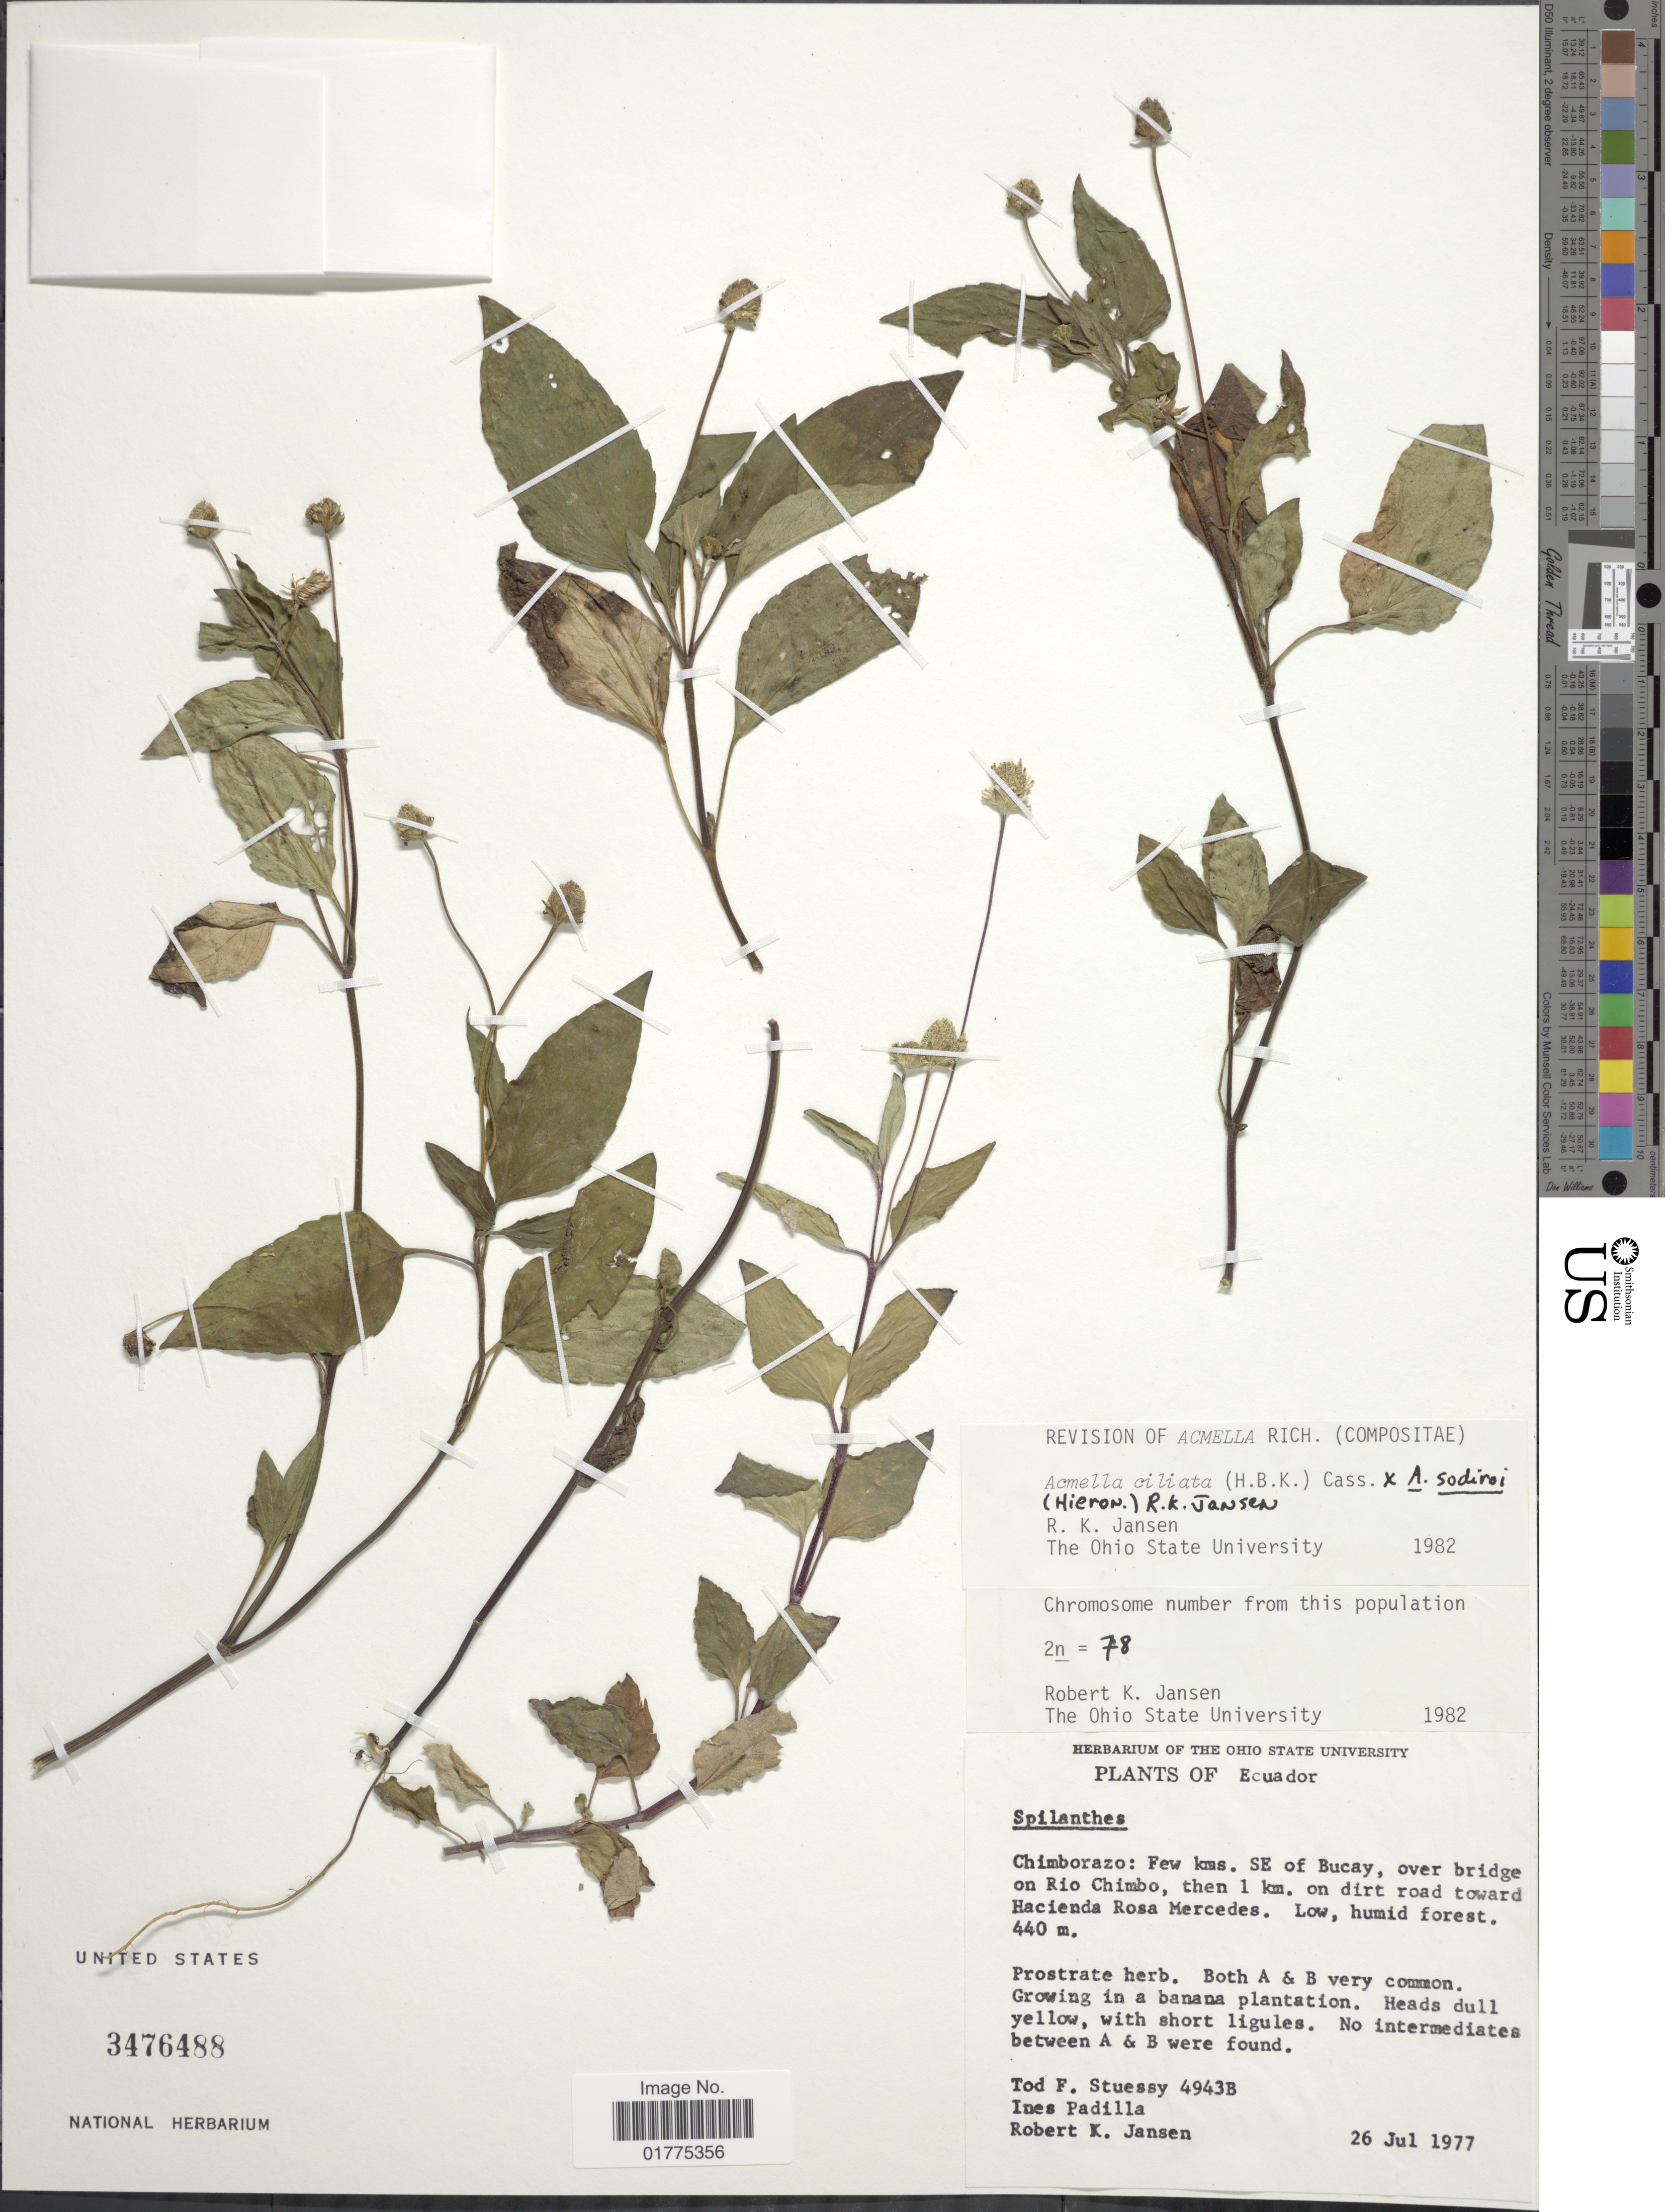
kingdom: Plantae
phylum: Tracheophyta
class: Magnoliopsida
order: Asterales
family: Asteraceae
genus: Acmella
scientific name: Acmella ciliata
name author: (Kunth) Cass.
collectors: T. Stuessy, I. Padilla & R. K. Jansen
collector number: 4943B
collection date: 1977-07-26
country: Ecuador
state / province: Chimborazo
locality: Few kms. SE of Bucay, over bridge on Rio Chimbo, then 1 km. on dirt road toward Hacienda Rosa Mercedes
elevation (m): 440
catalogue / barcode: US 3476488